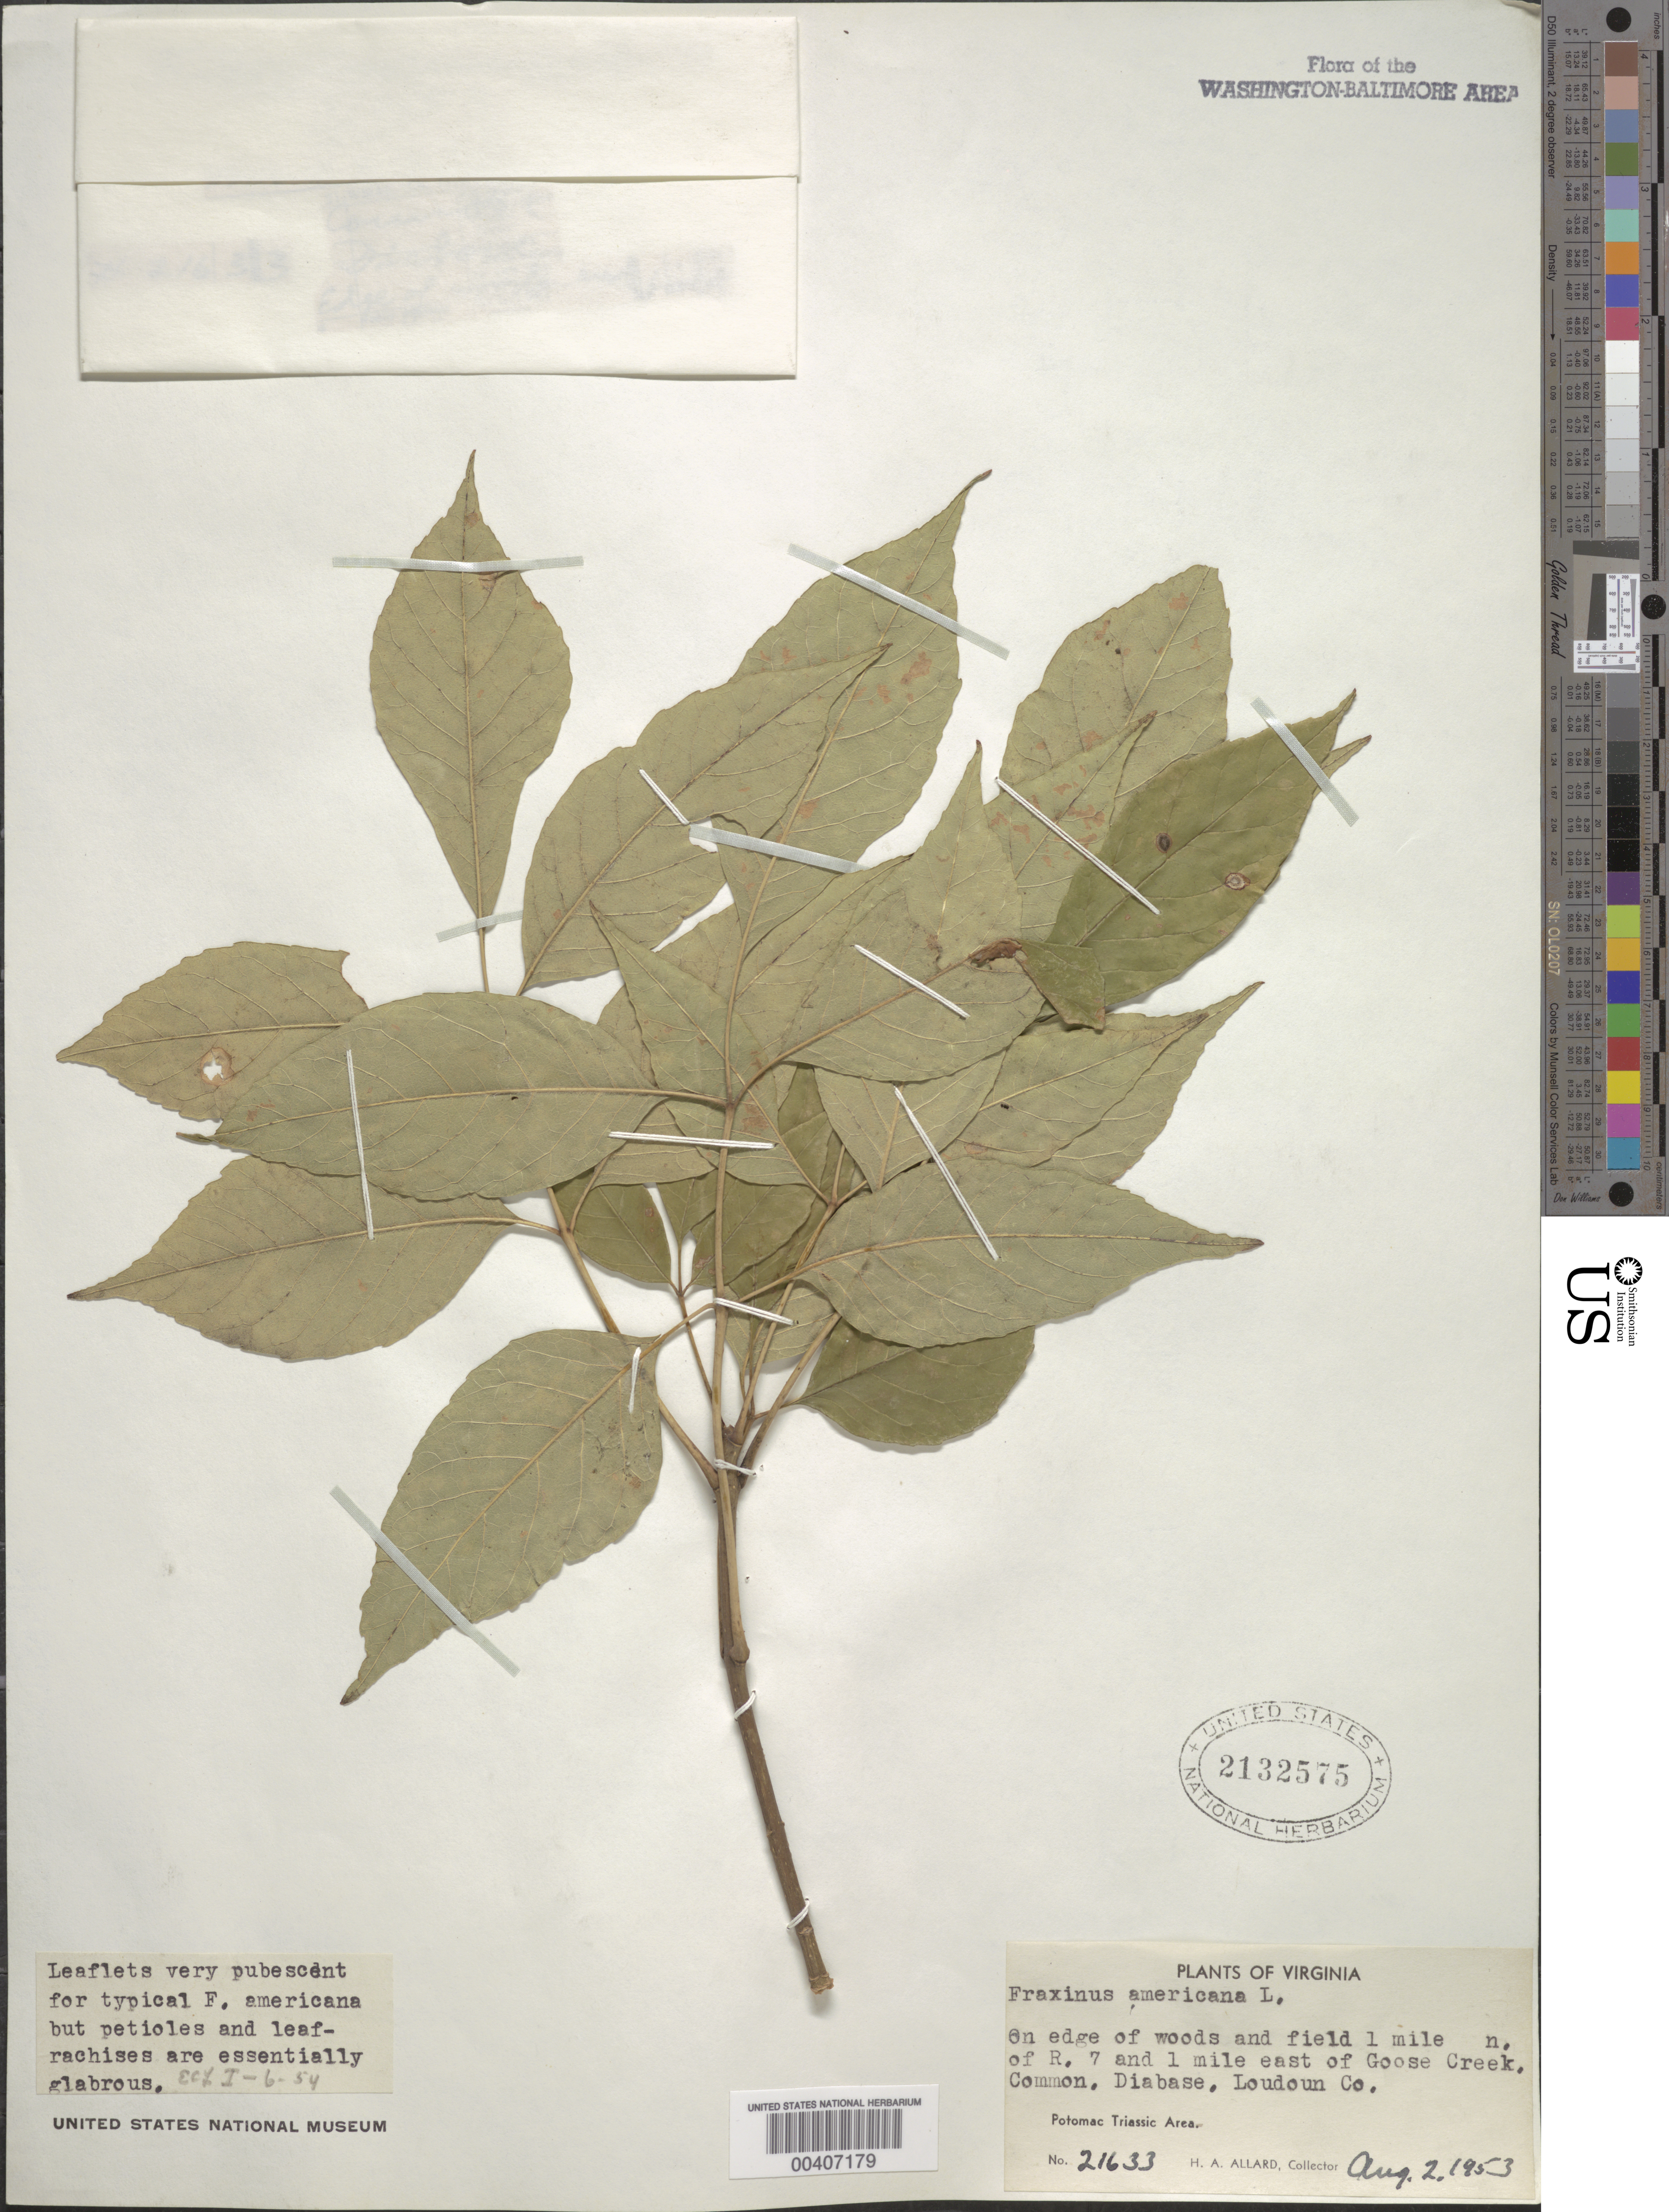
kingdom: Plantae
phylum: Tracheophyta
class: Magnoliopsida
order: Lamiales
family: Oleaceae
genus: Fraxinus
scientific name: Fraxinus americana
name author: L.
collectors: H. A. Allard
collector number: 21633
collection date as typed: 02 Aug 1953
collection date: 1953-08-02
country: United States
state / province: Virginia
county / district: King George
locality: North of Route 7 and east of Goose Creek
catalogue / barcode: US 2132575